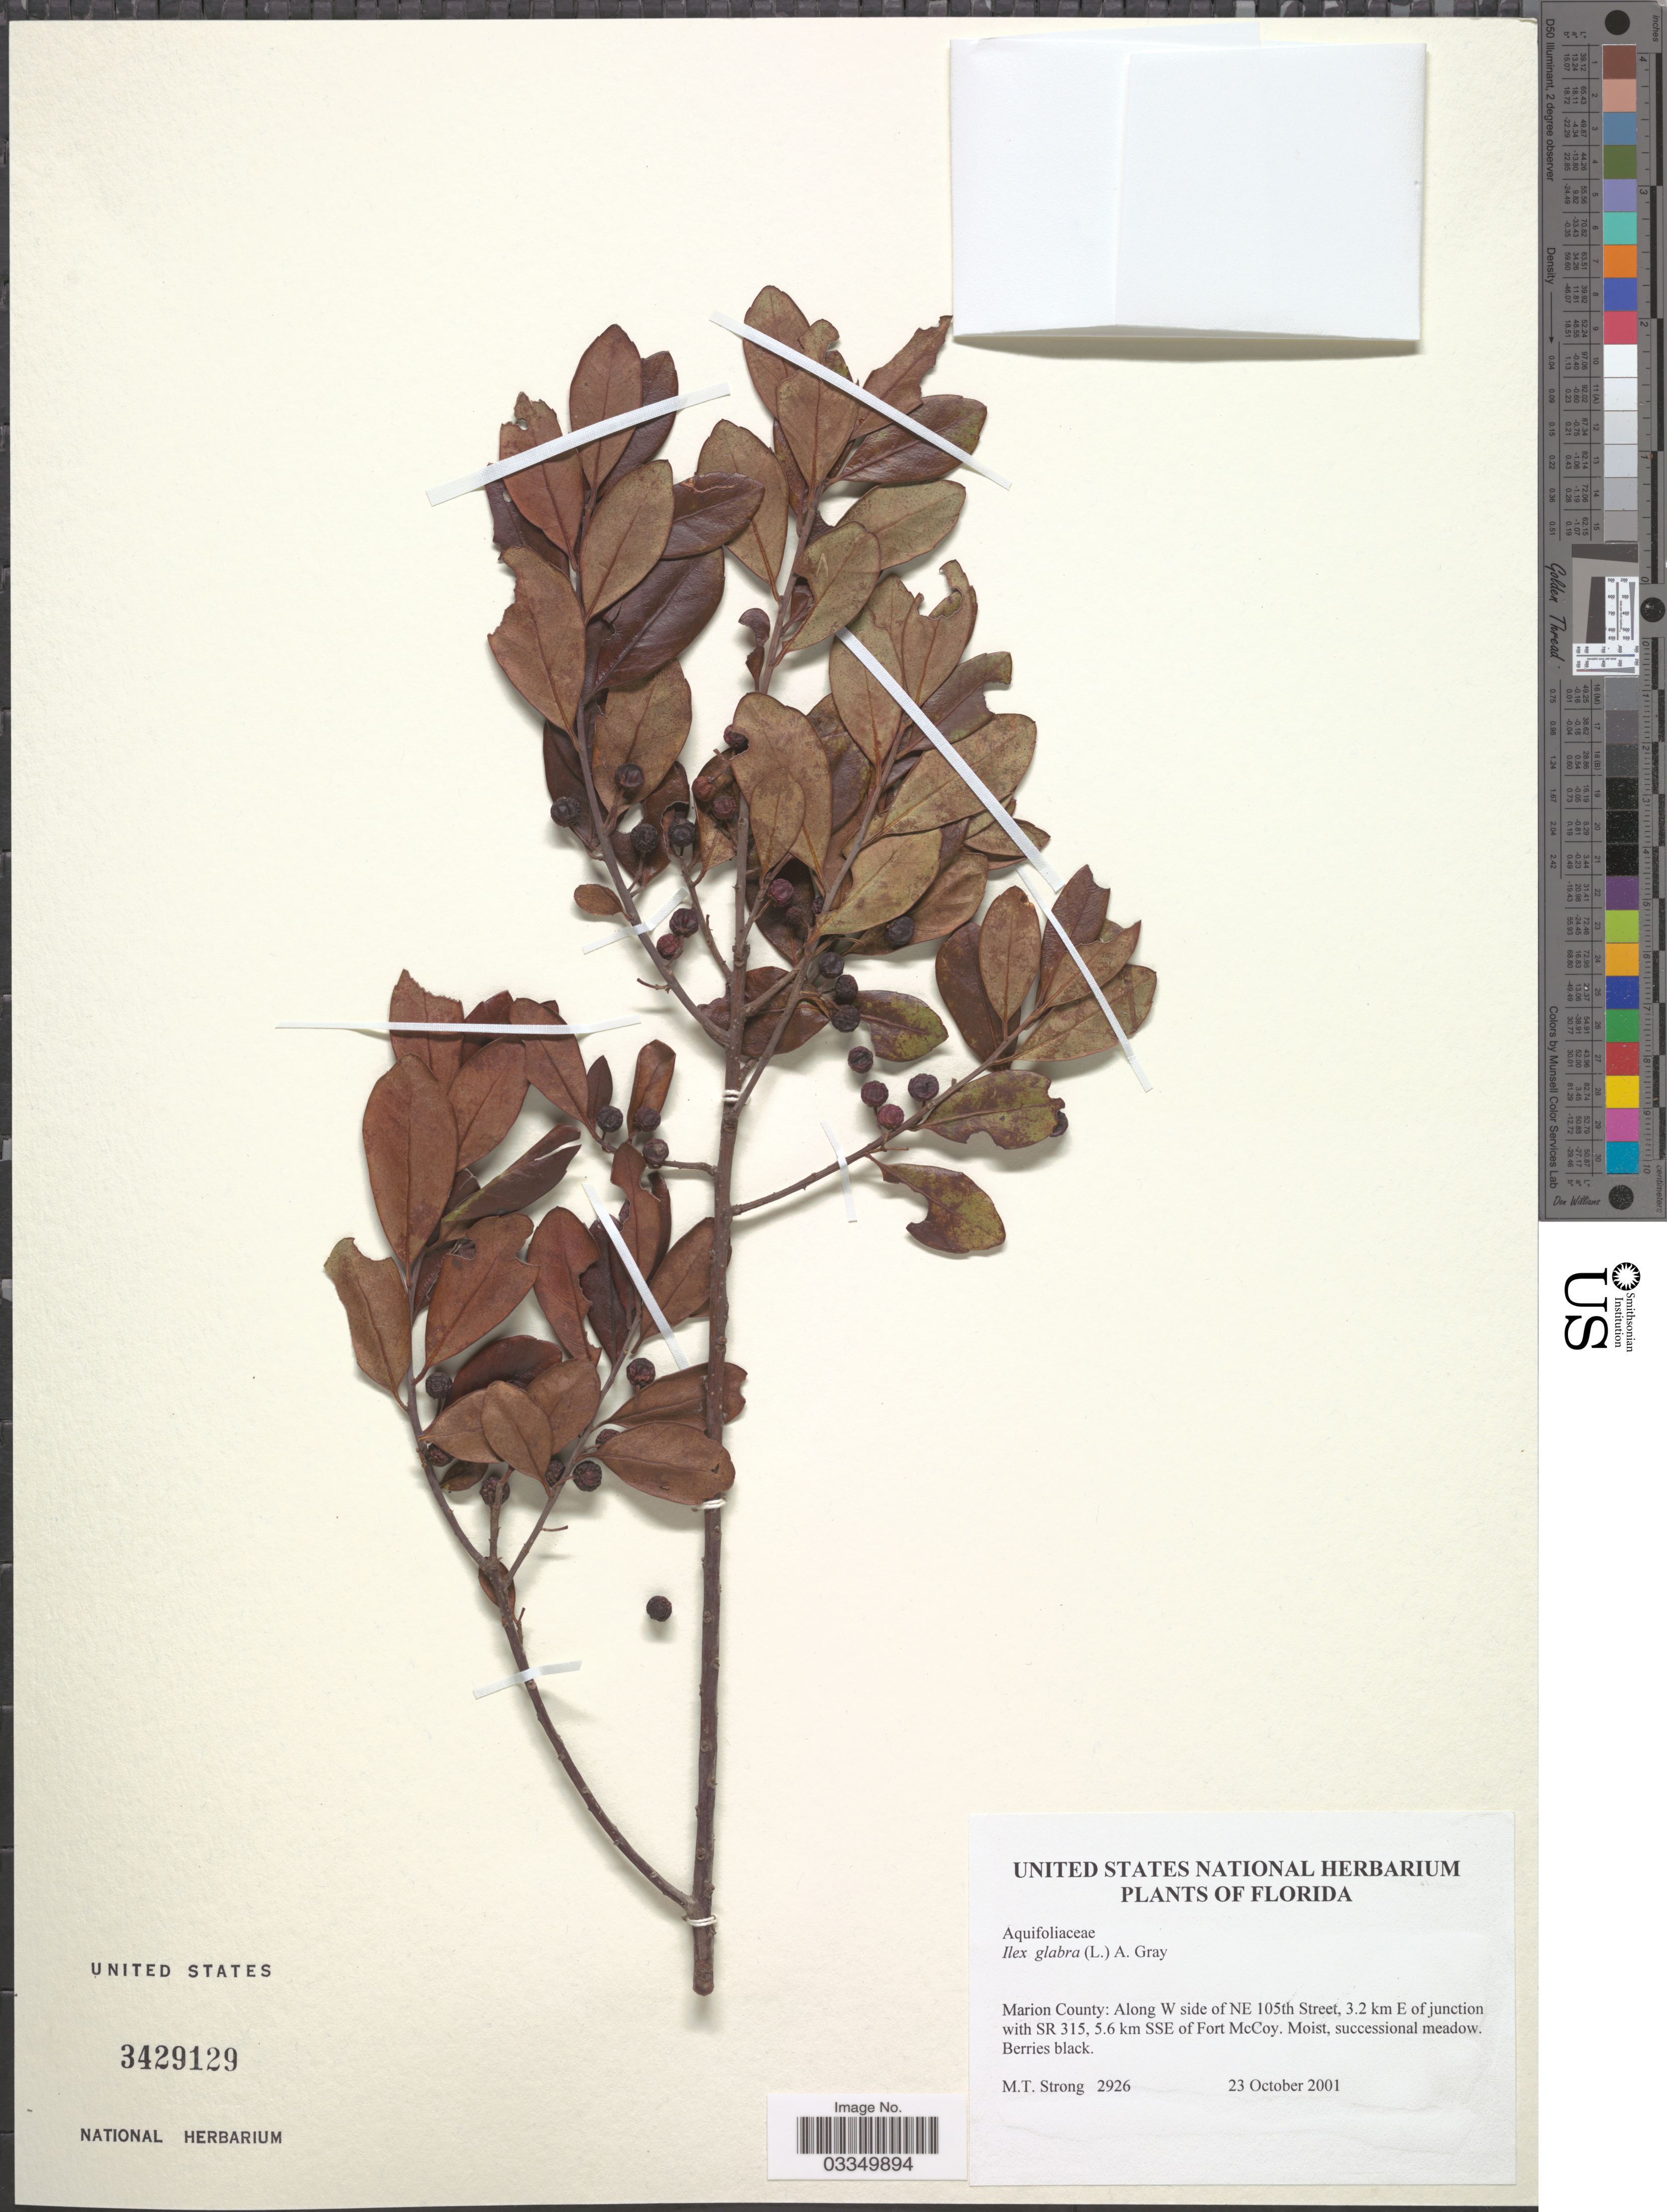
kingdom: Plantae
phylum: Tracheophyta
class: Magnoliopsida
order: Aquifoliales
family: Aquifoliaceae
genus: Ilex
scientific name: Ilex glabra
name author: (L.) A. Gray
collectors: M. T. Strong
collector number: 2926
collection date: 2001-10-23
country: United States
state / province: Florida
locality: Marion County: Along W side of NE 105th Street, 3.2 km E of junction with SR 315, 5.6 km SSE of Fort McCoy.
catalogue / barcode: US 3429129